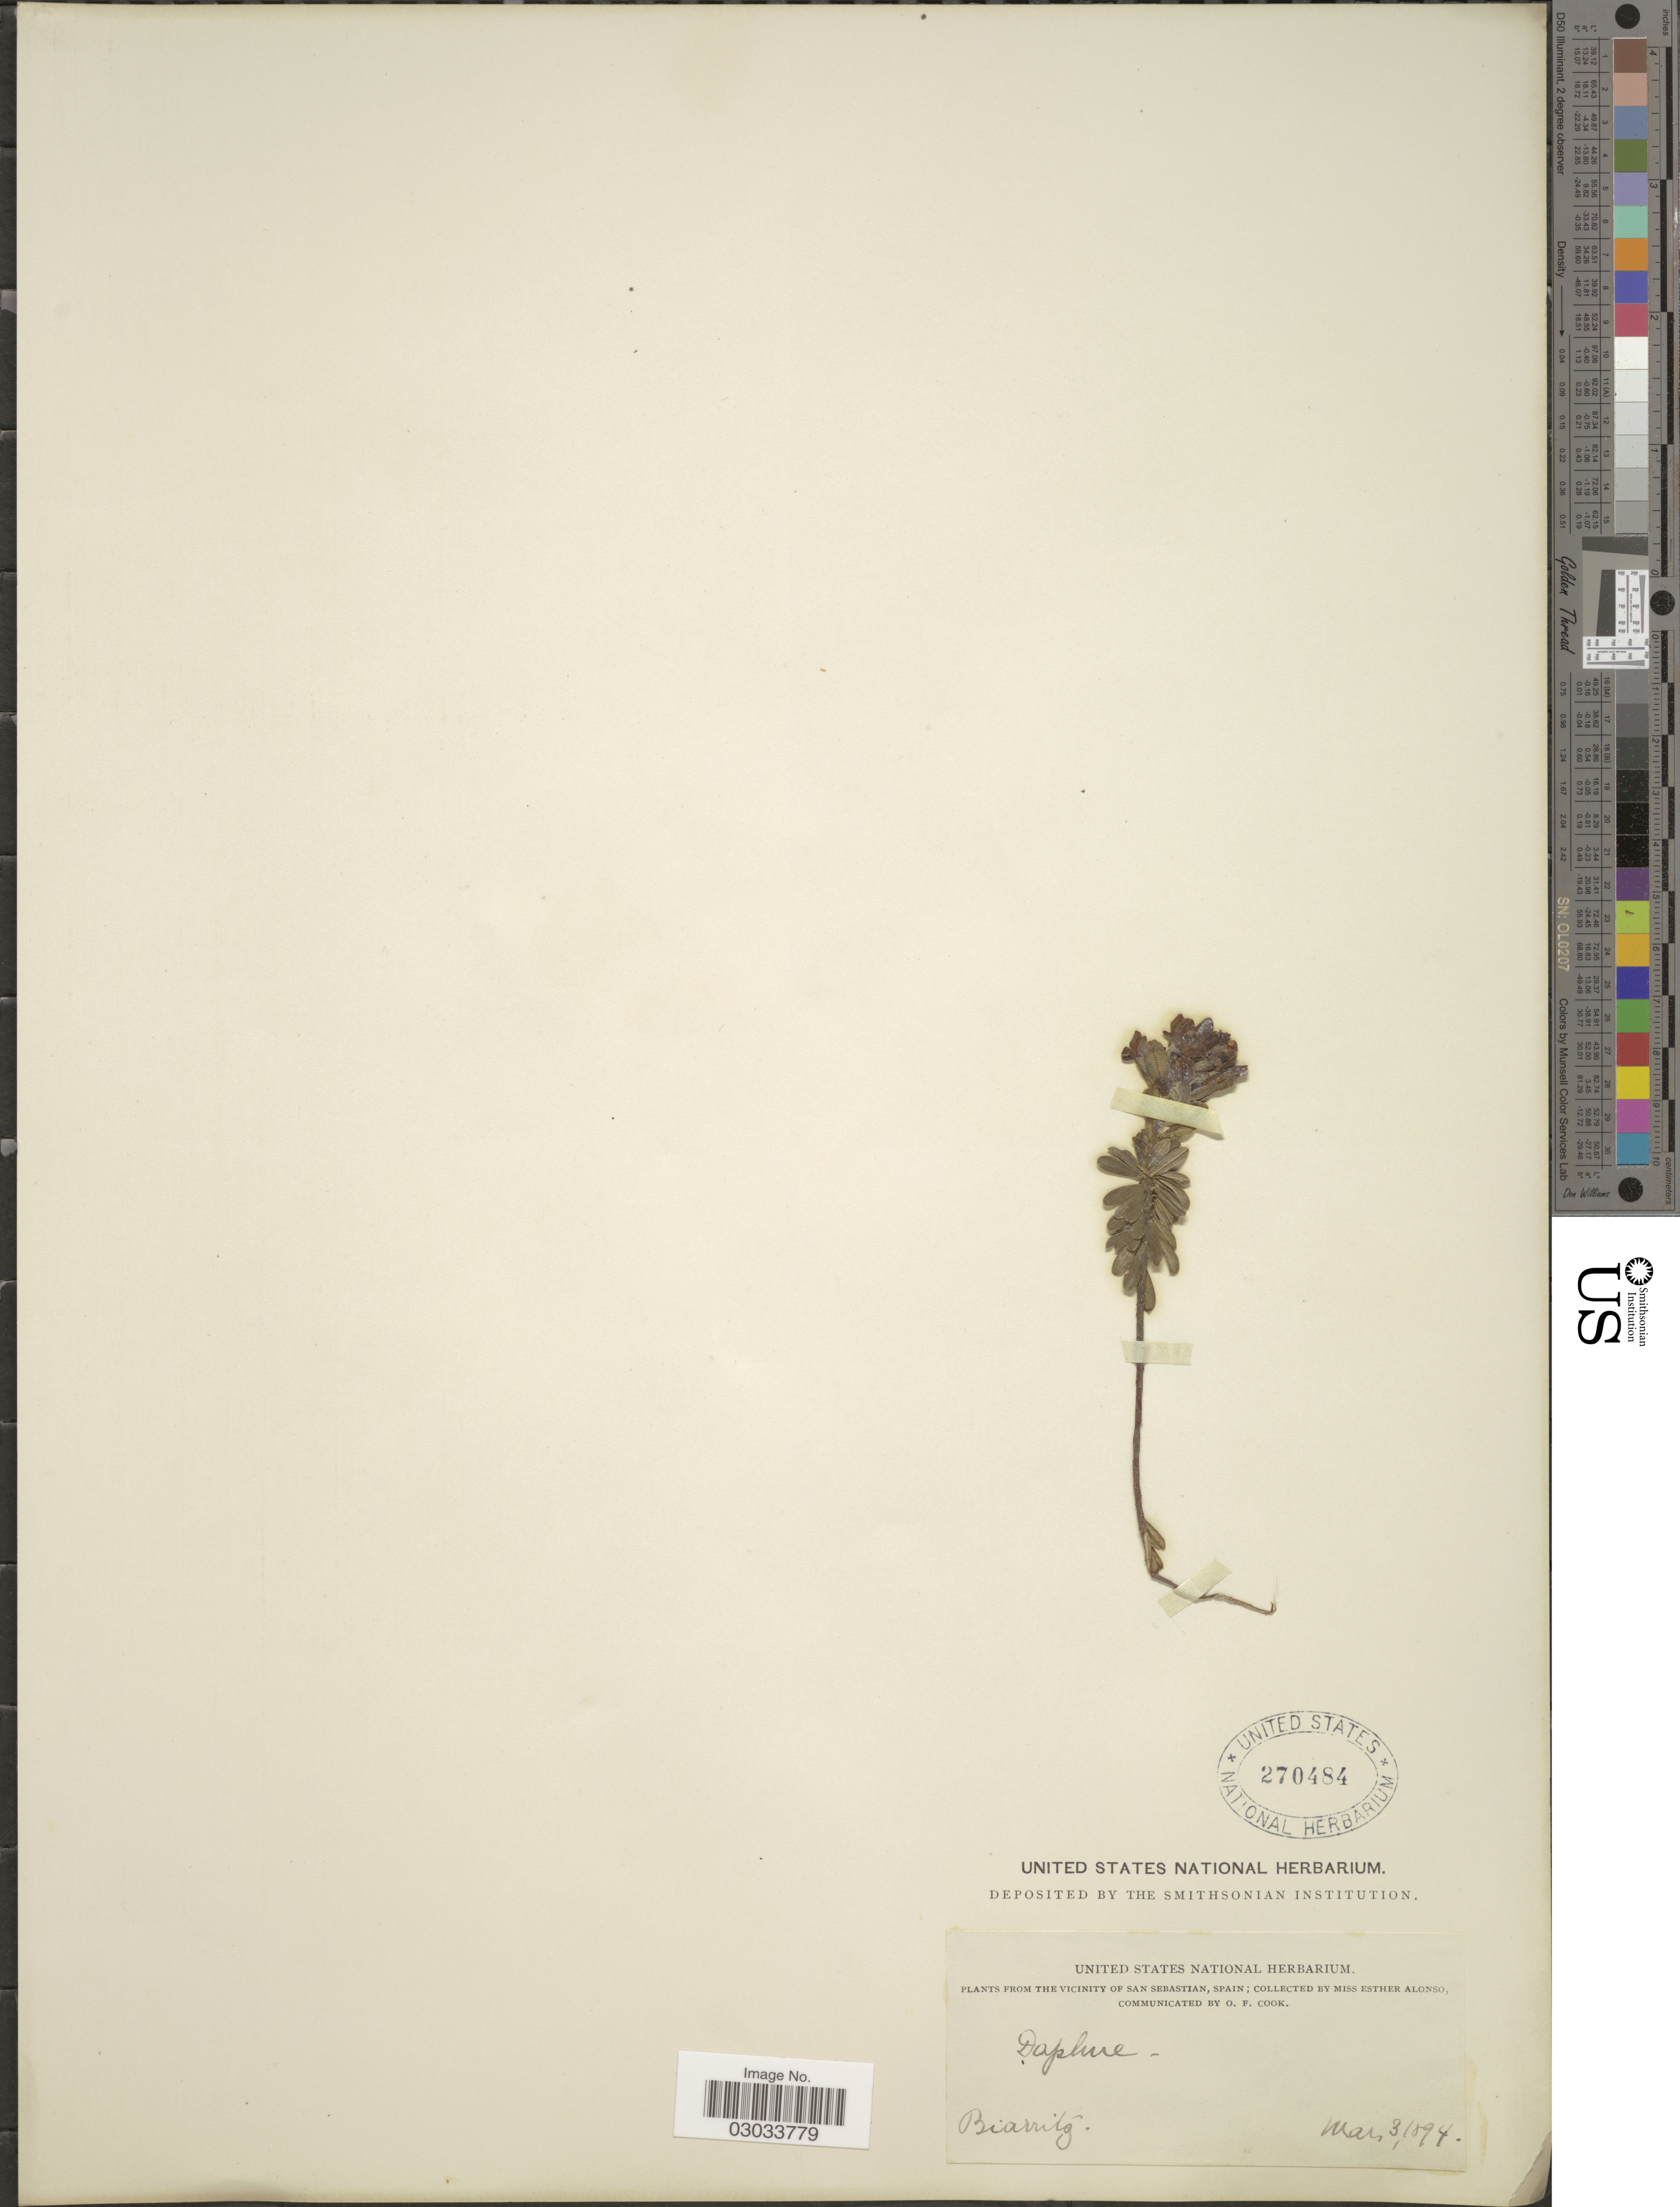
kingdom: Plantae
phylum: Tracheophyta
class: Magnoliopsida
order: Malvales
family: Thymelaeaceae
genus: Daphne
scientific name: Daphne sp.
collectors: E. Alonso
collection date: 1894-03-03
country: France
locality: Biarritz.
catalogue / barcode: US 270484